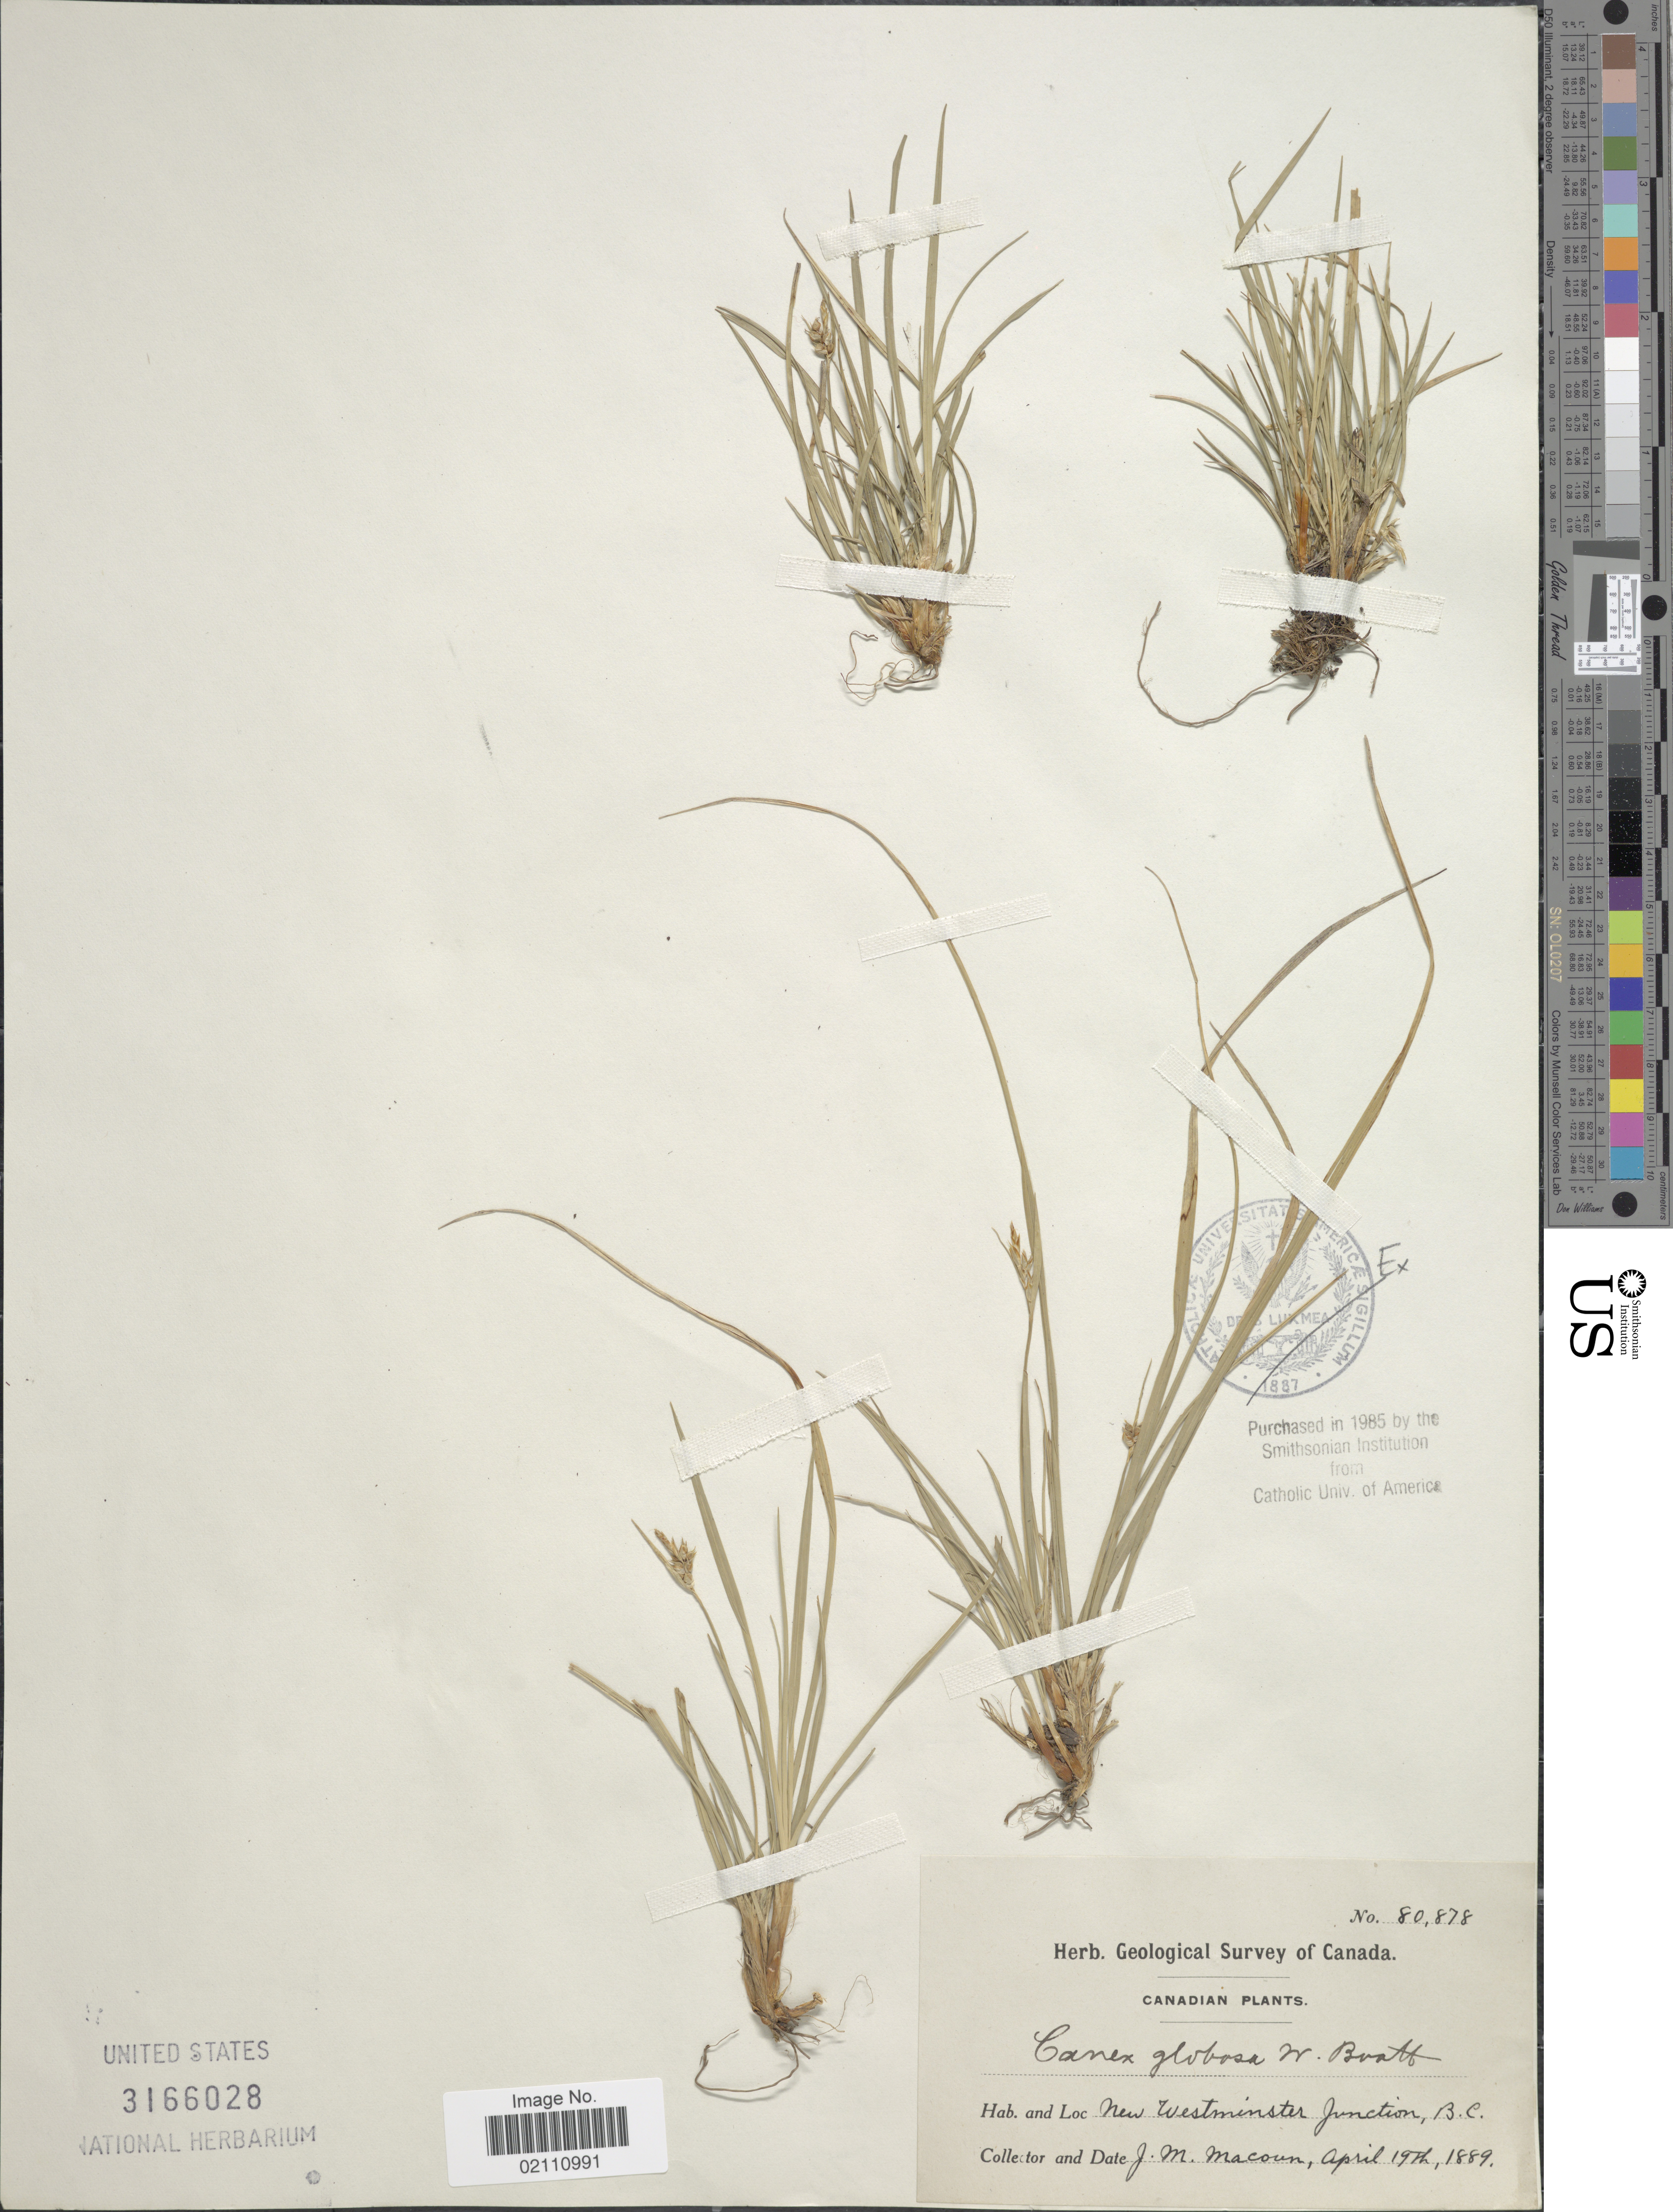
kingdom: Plantae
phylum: Tracheophyta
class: Liliopsida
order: Poales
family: Cyperaceae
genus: Carex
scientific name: Carex globosa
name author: Boott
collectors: J. M. Macoun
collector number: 80878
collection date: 1889-04-09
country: Canada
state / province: British Columbia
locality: New Westminster Junction,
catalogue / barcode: US 3166028